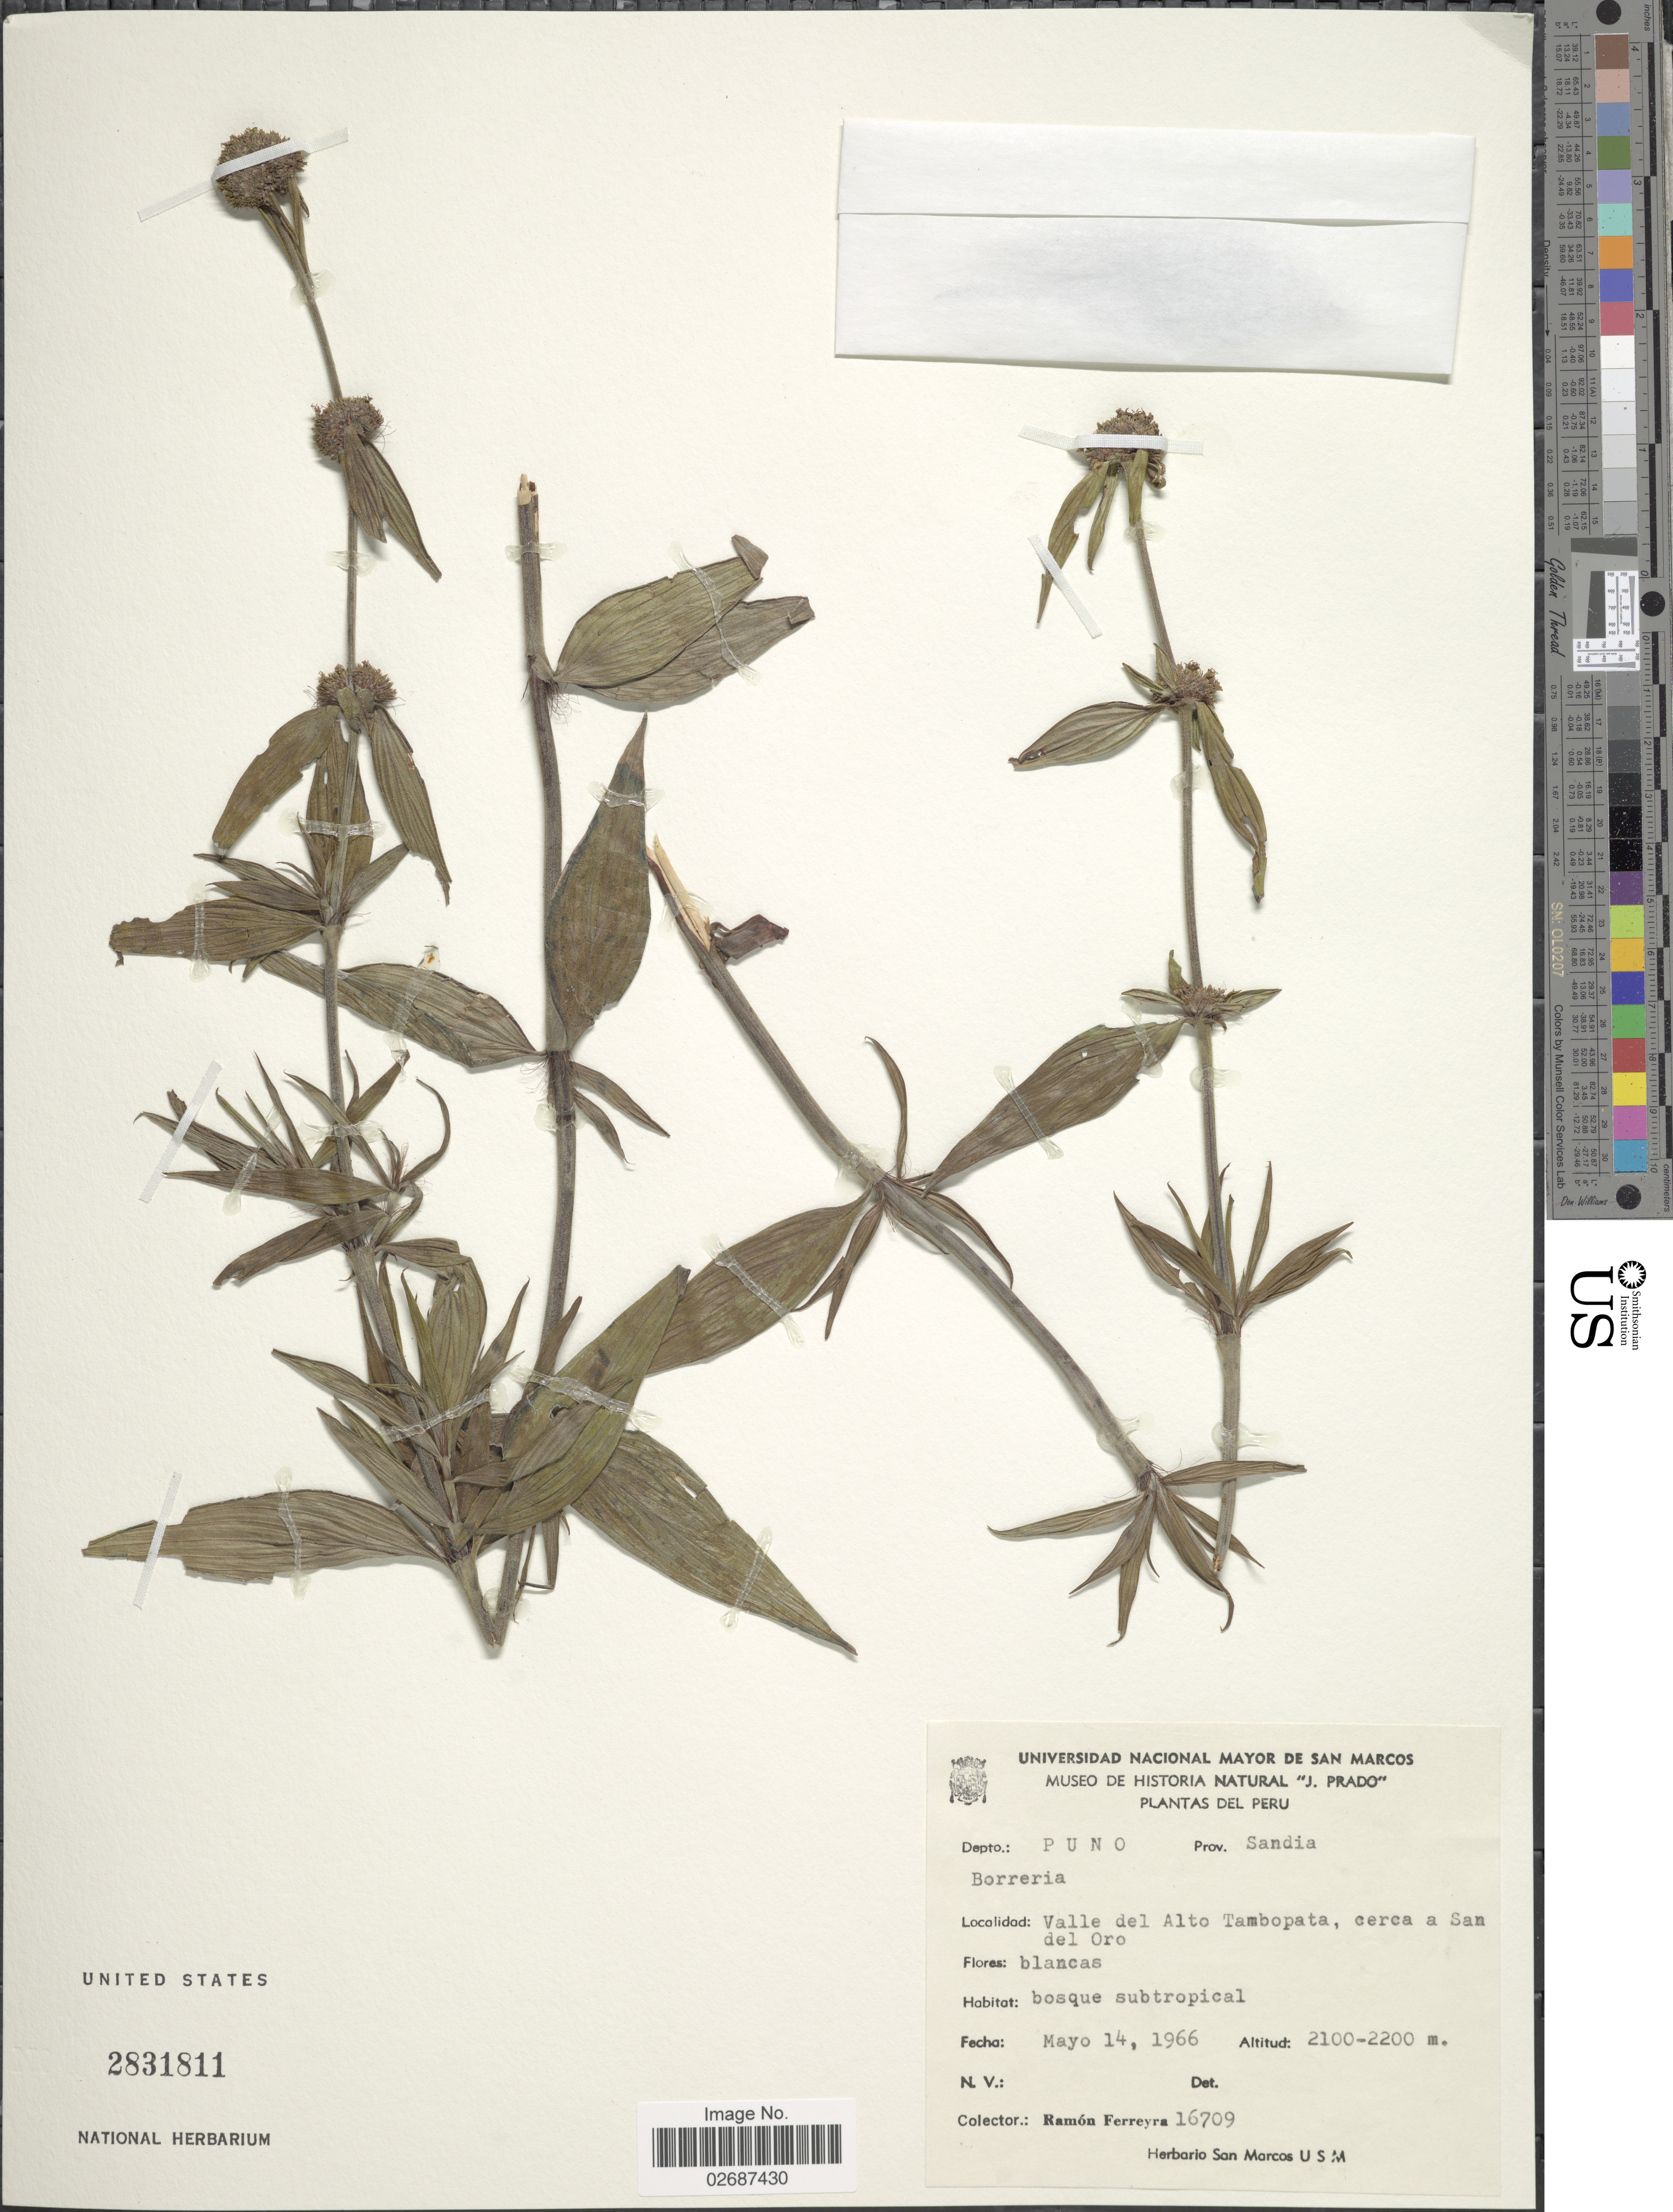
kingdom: Plantae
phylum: Tracheophyta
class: Magnoliopsida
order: Gentianales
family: Rubiaceae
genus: Borreria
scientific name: Borreria sp.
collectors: R. A. Ferreyra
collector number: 16709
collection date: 1966-05-14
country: Peru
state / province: Puno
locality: Prov. Sandia, Valle del Alto Tambopata, cerca a San del Oro.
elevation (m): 2100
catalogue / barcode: US 2831811